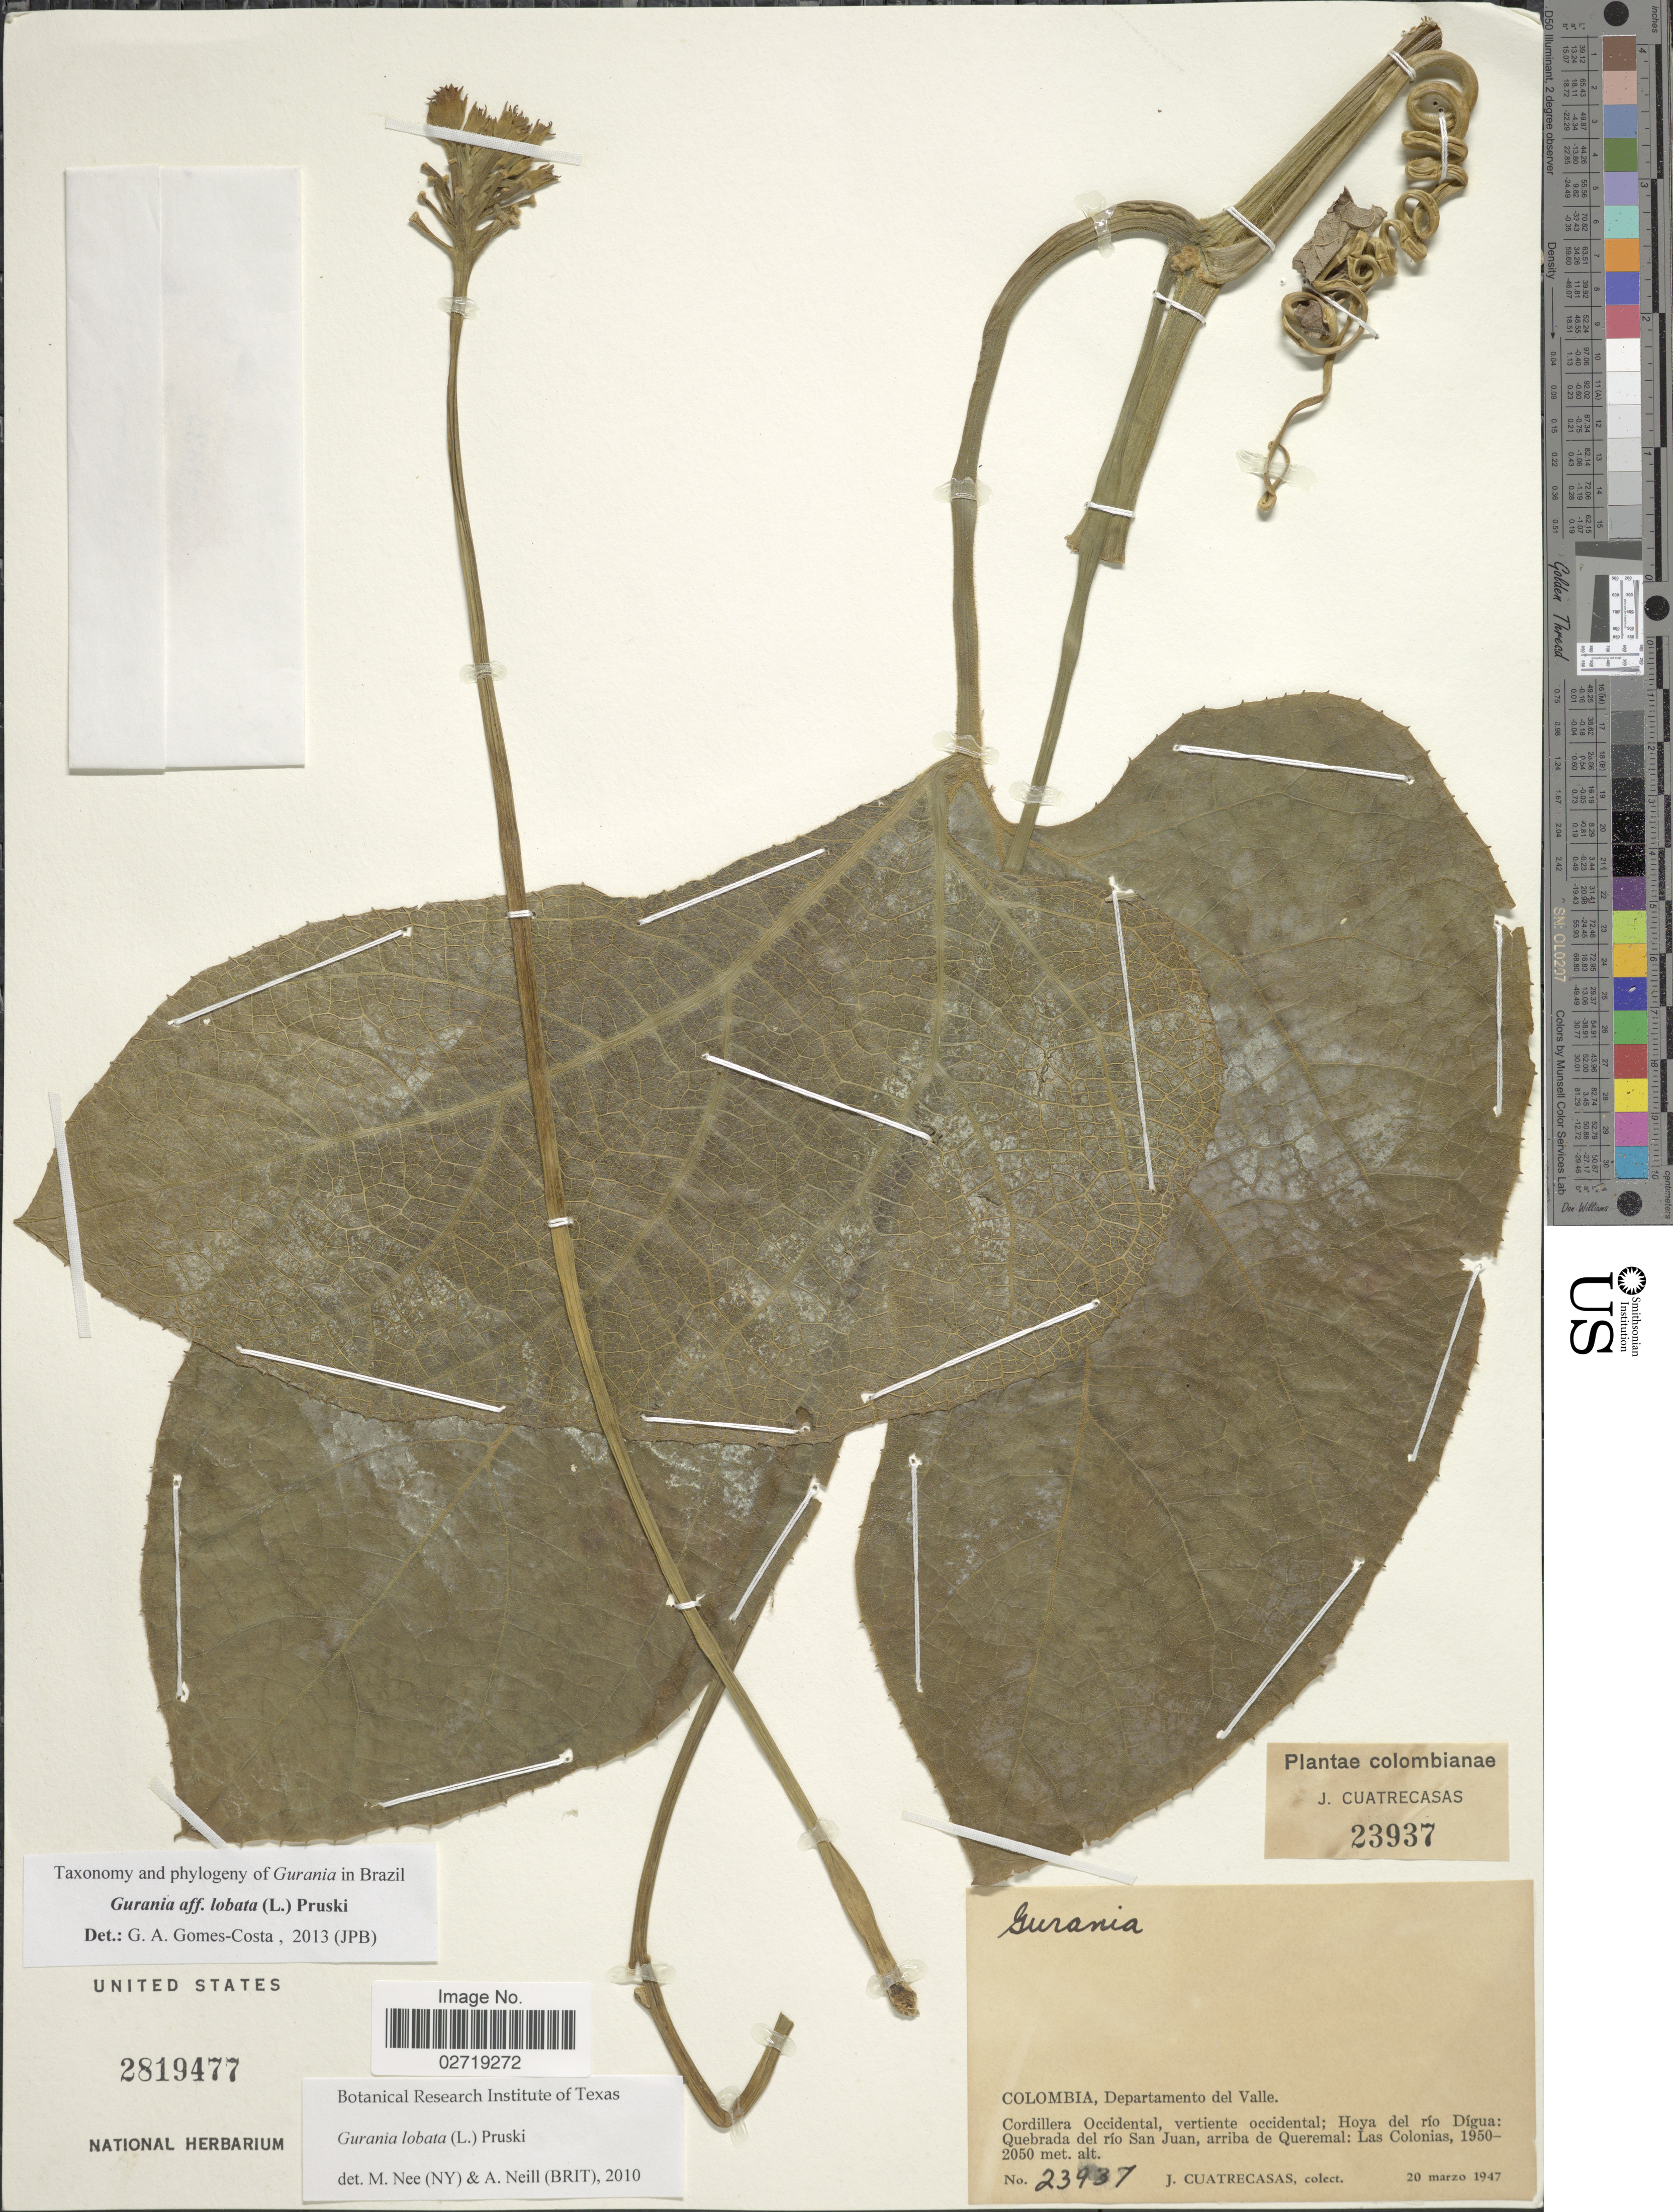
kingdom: Plantae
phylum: Tracheophyta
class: Magnoliopsida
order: Cucurbitales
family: Cucurbitaceae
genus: Gurania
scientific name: Gurania lobata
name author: (L.) Pruski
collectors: J. Cuatrecasas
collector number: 23937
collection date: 1947-03-20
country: Colombia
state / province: Valle del Cauca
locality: Departamento del Valle. Cordillera Occidental, vertiente occidental; Hoya del rio Digua: Quebrada del rio San Juan, arriba de Queremal: Las Colonias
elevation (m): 1950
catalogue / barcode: US 2819477